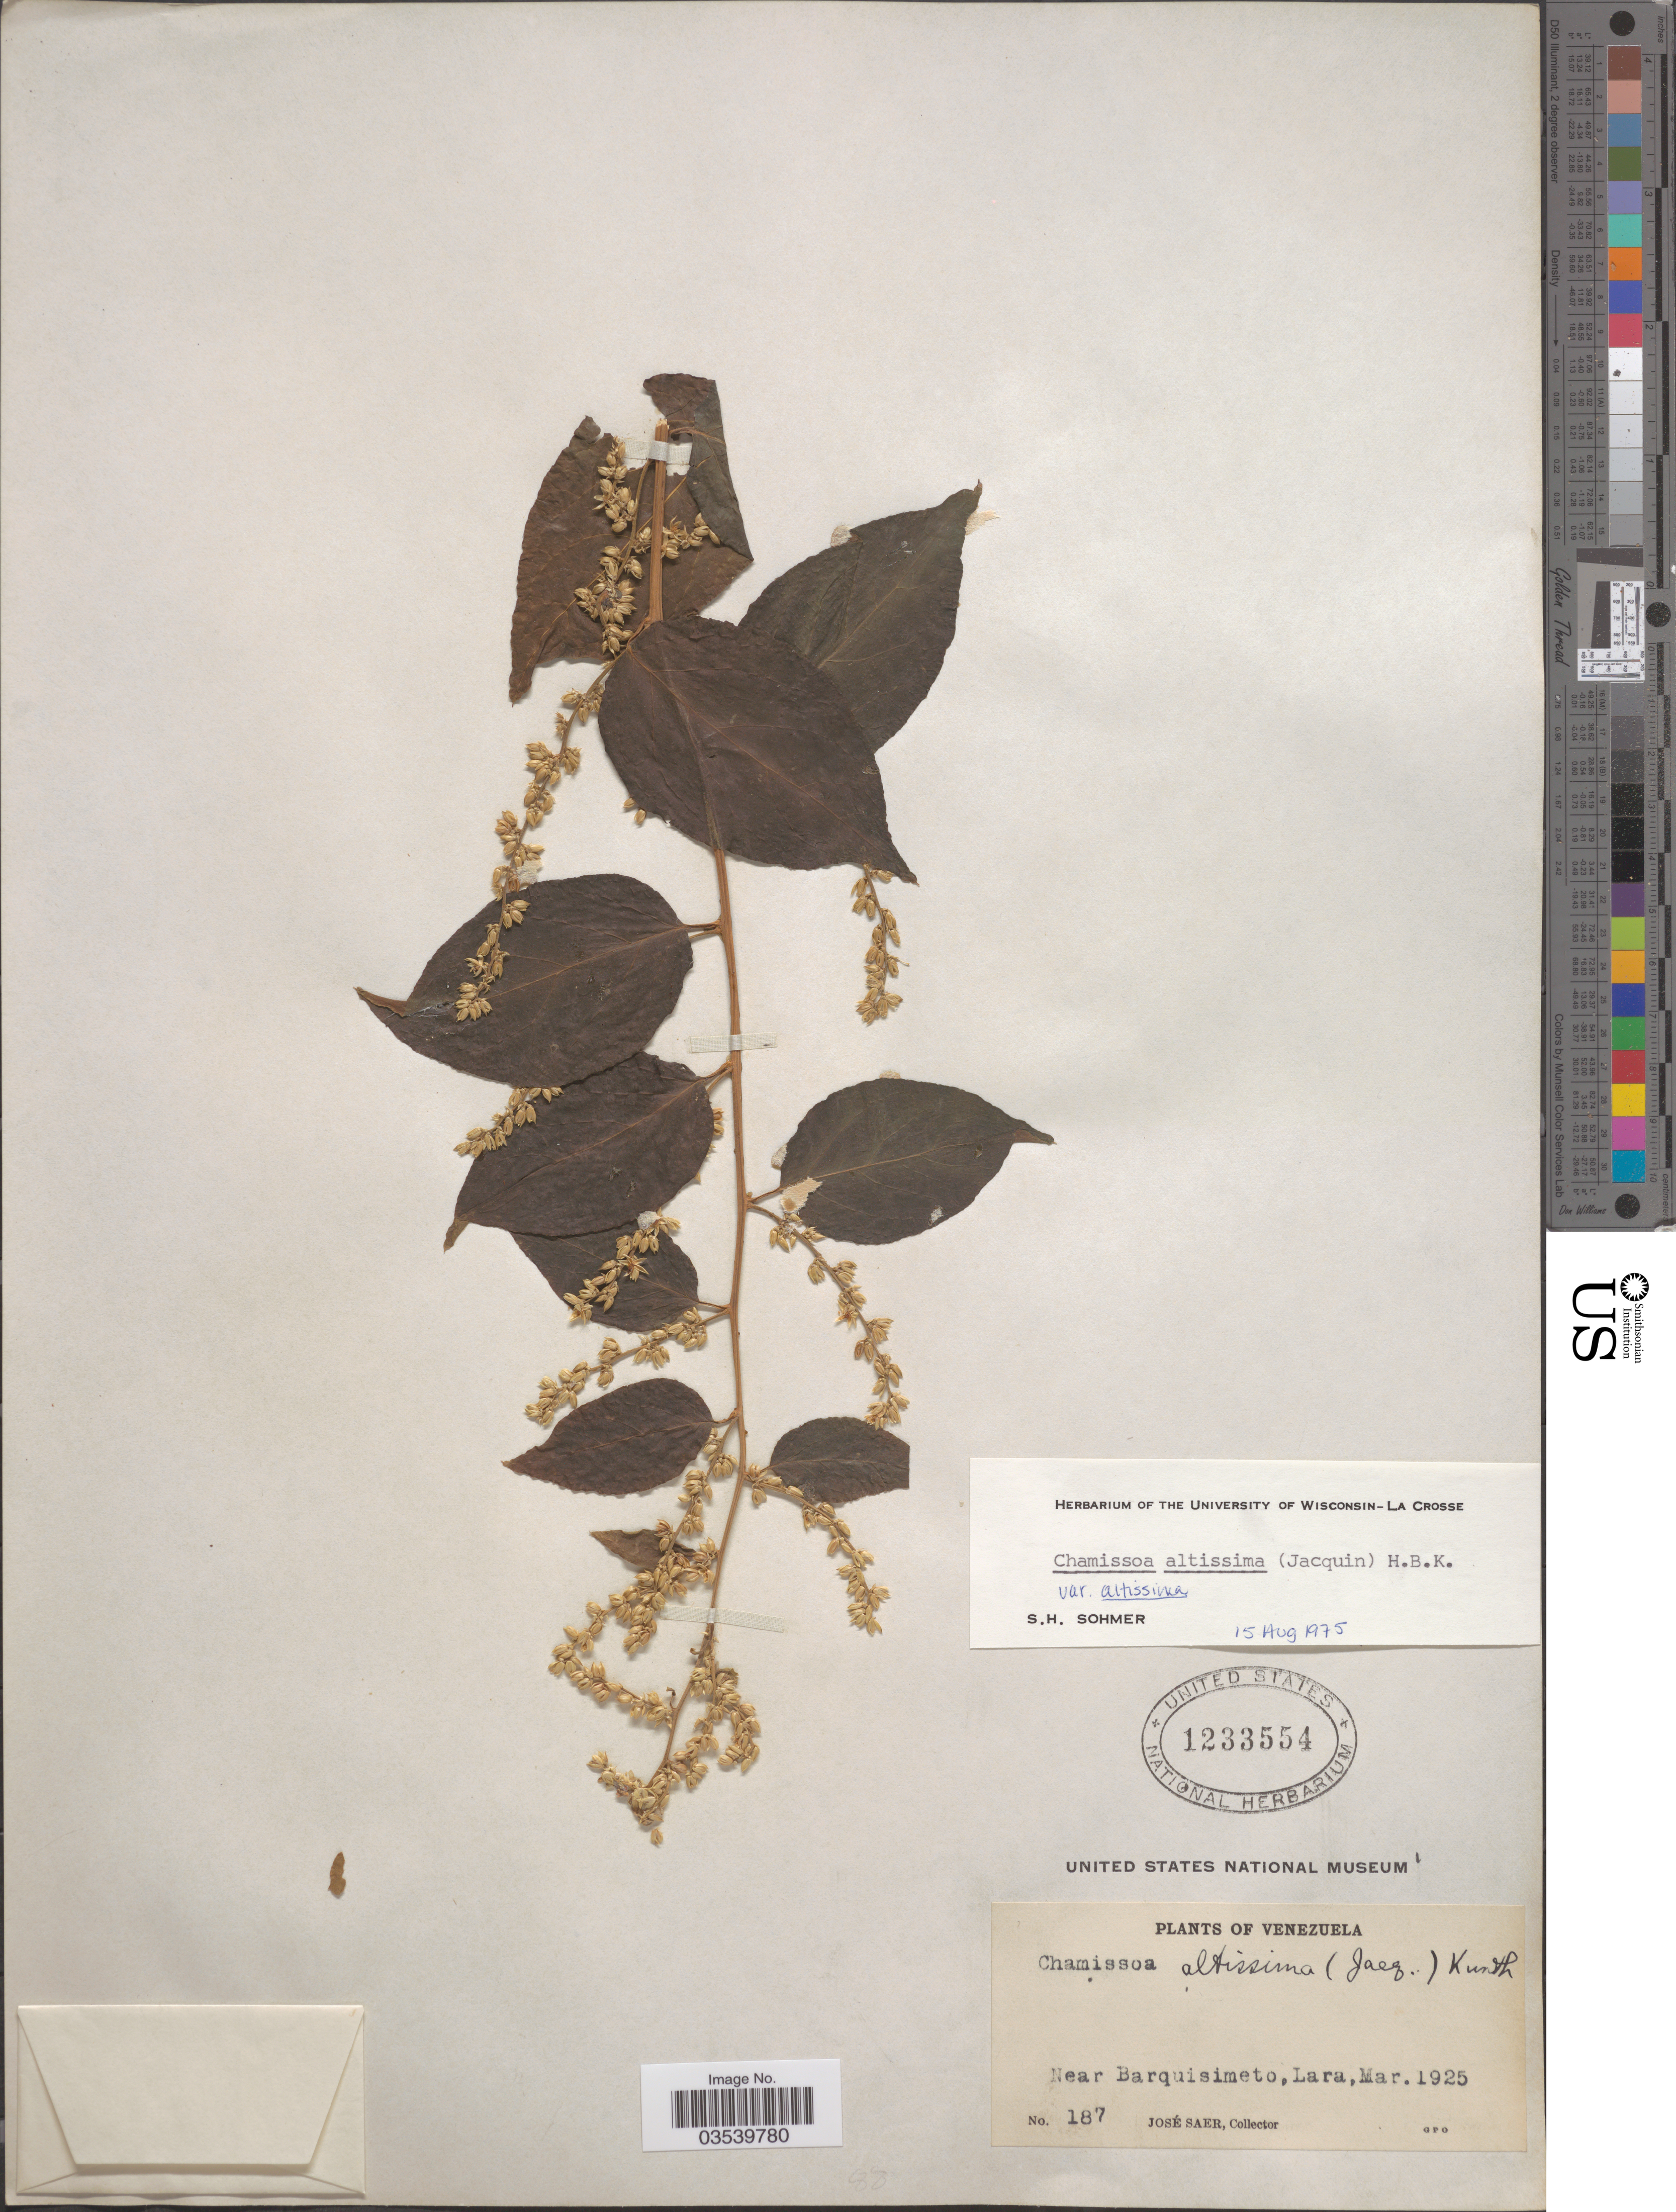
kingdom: Plantae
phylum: Tracheophyta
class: Magnoliopsida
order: Caryophyllales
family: Amaranthaceae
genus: Chamissoa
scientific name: Chamissoa altissima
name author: (Jacq.) Kunth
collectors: J. Saer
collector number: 187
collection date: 1925-03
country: Venezuela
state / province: Lara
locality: Near Barquisimeto.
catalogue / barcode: US 1233554